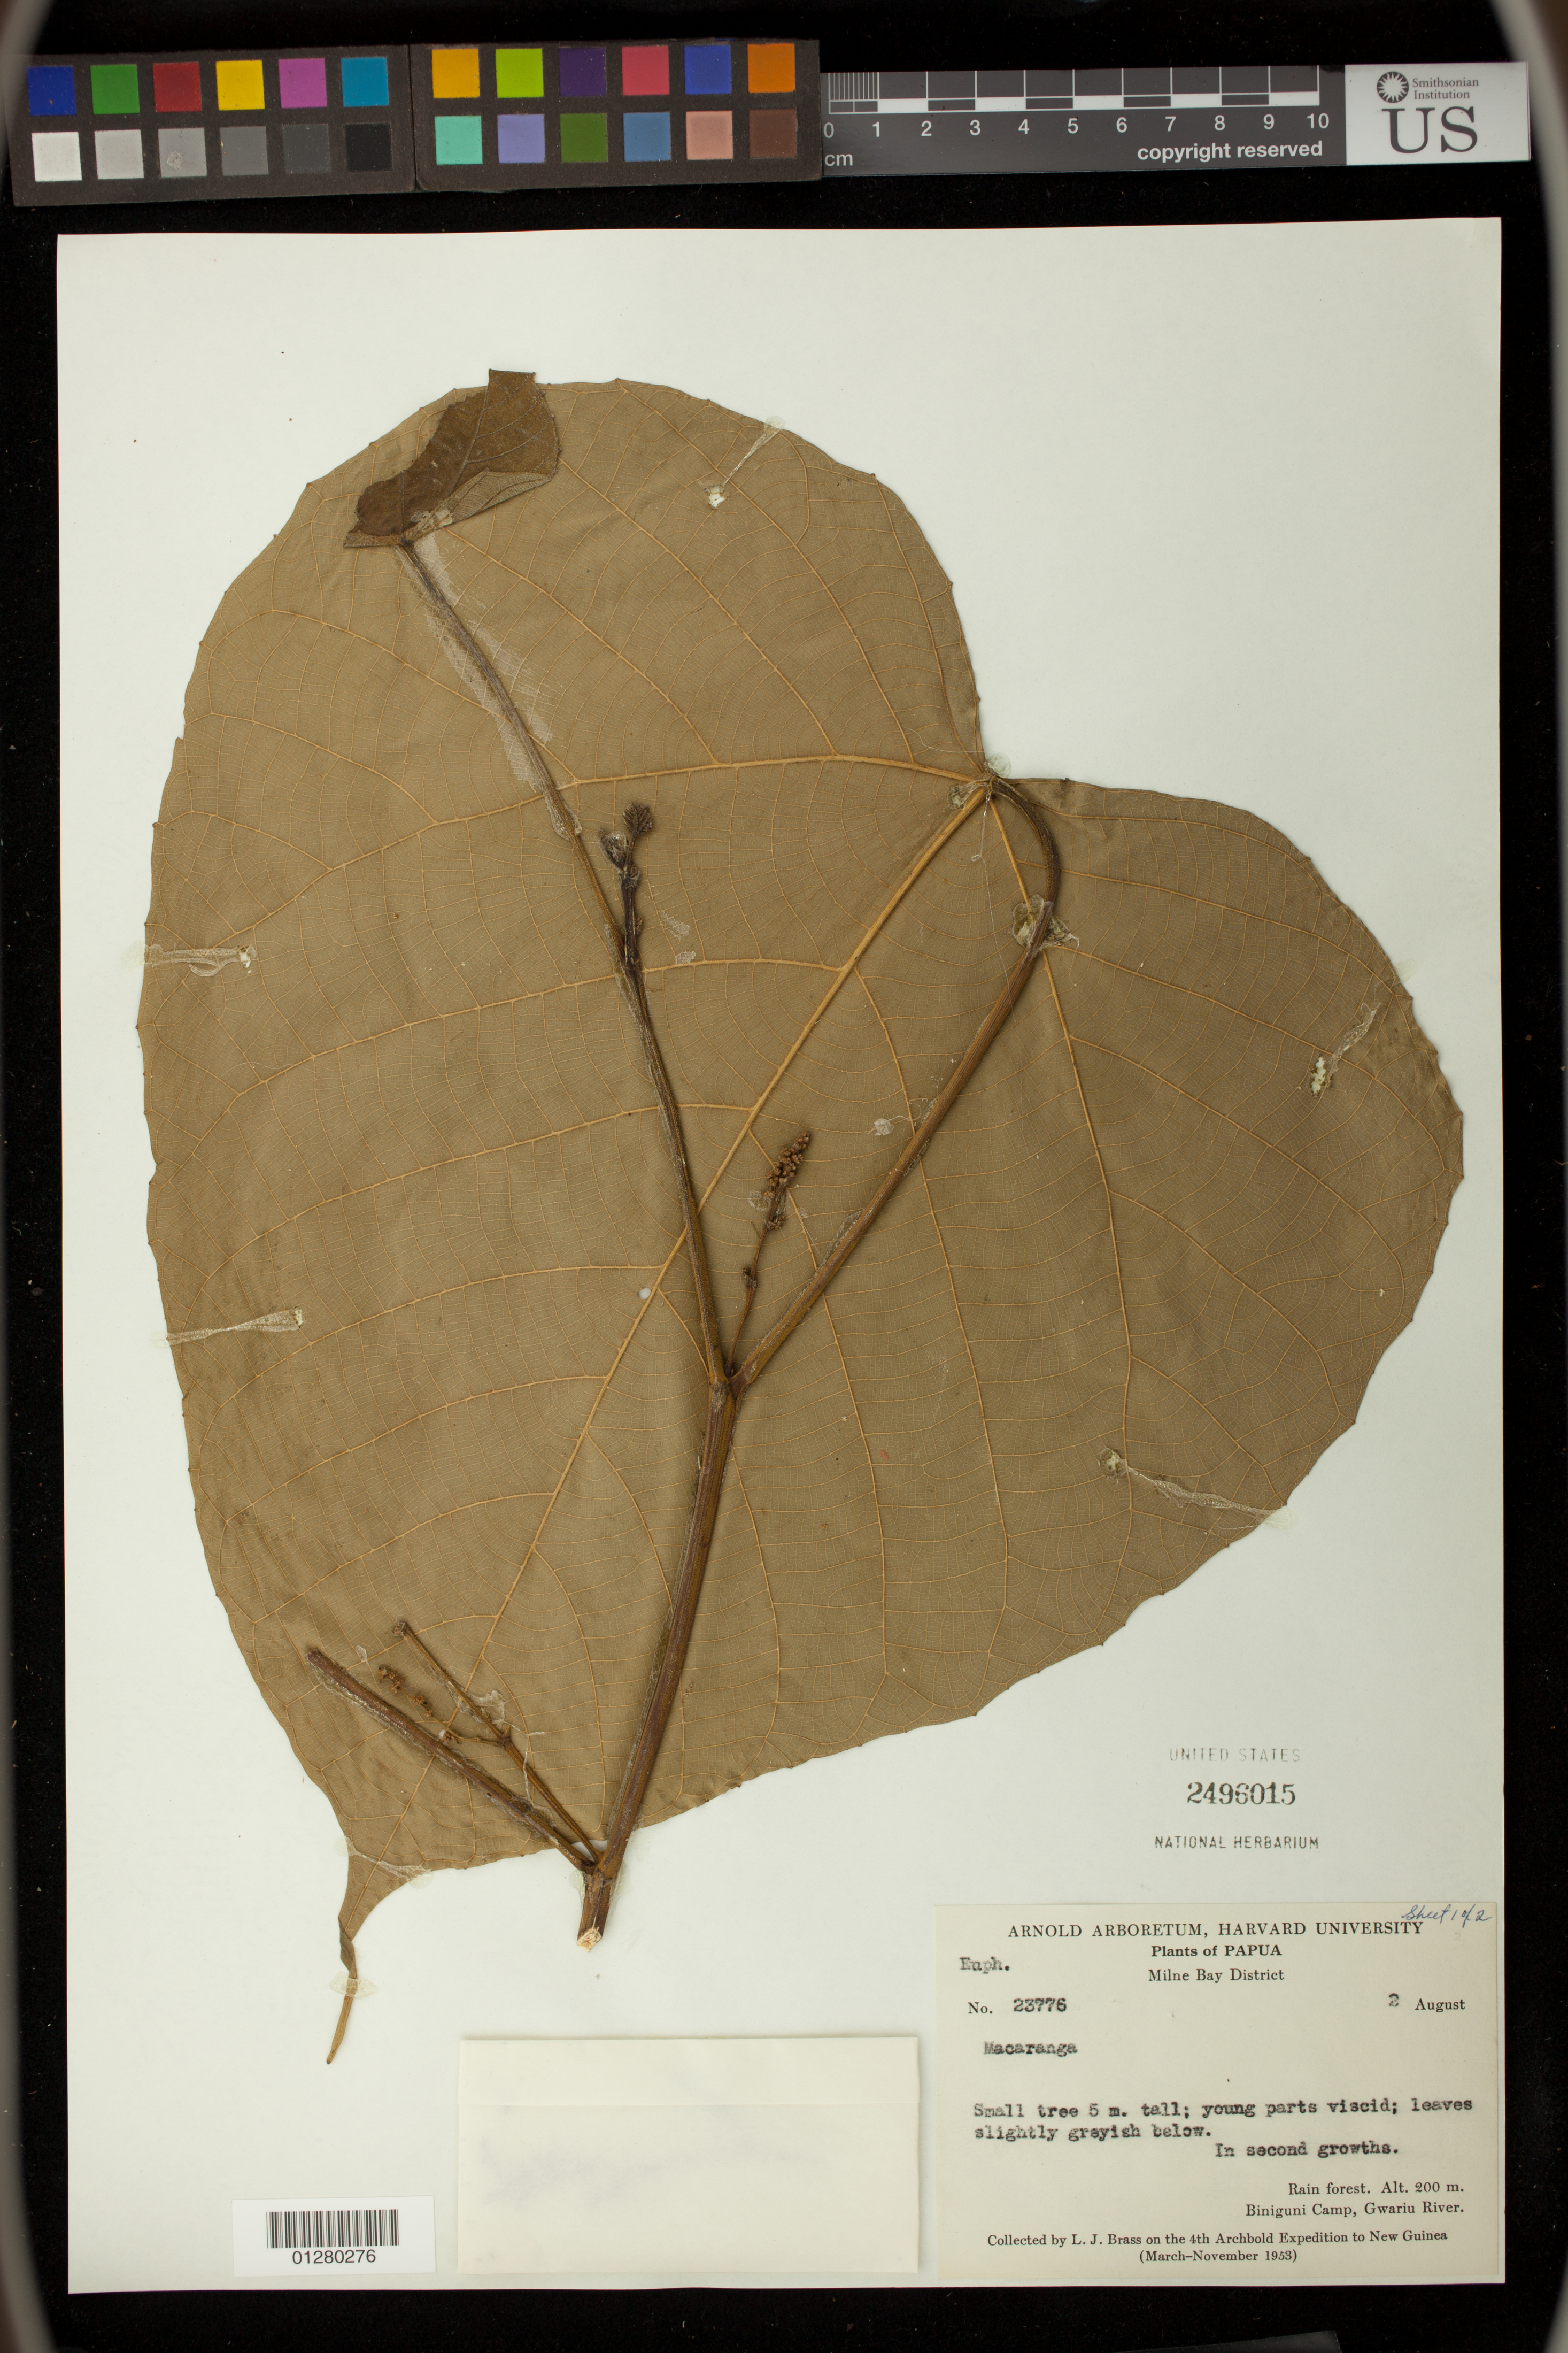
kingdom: Plantae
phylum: Tracheophyta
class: Magnoliopsida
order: Malpighiales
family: Euphorbiaceae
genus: Macaranga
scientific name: Macaranga sp.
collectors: L. J. Brass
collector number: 23776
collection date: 1953-08-02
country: Papua New Guinea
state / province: Milne Bay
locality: Biniguni Camp, Gwariu River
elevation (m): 200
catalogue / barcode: US 2496015